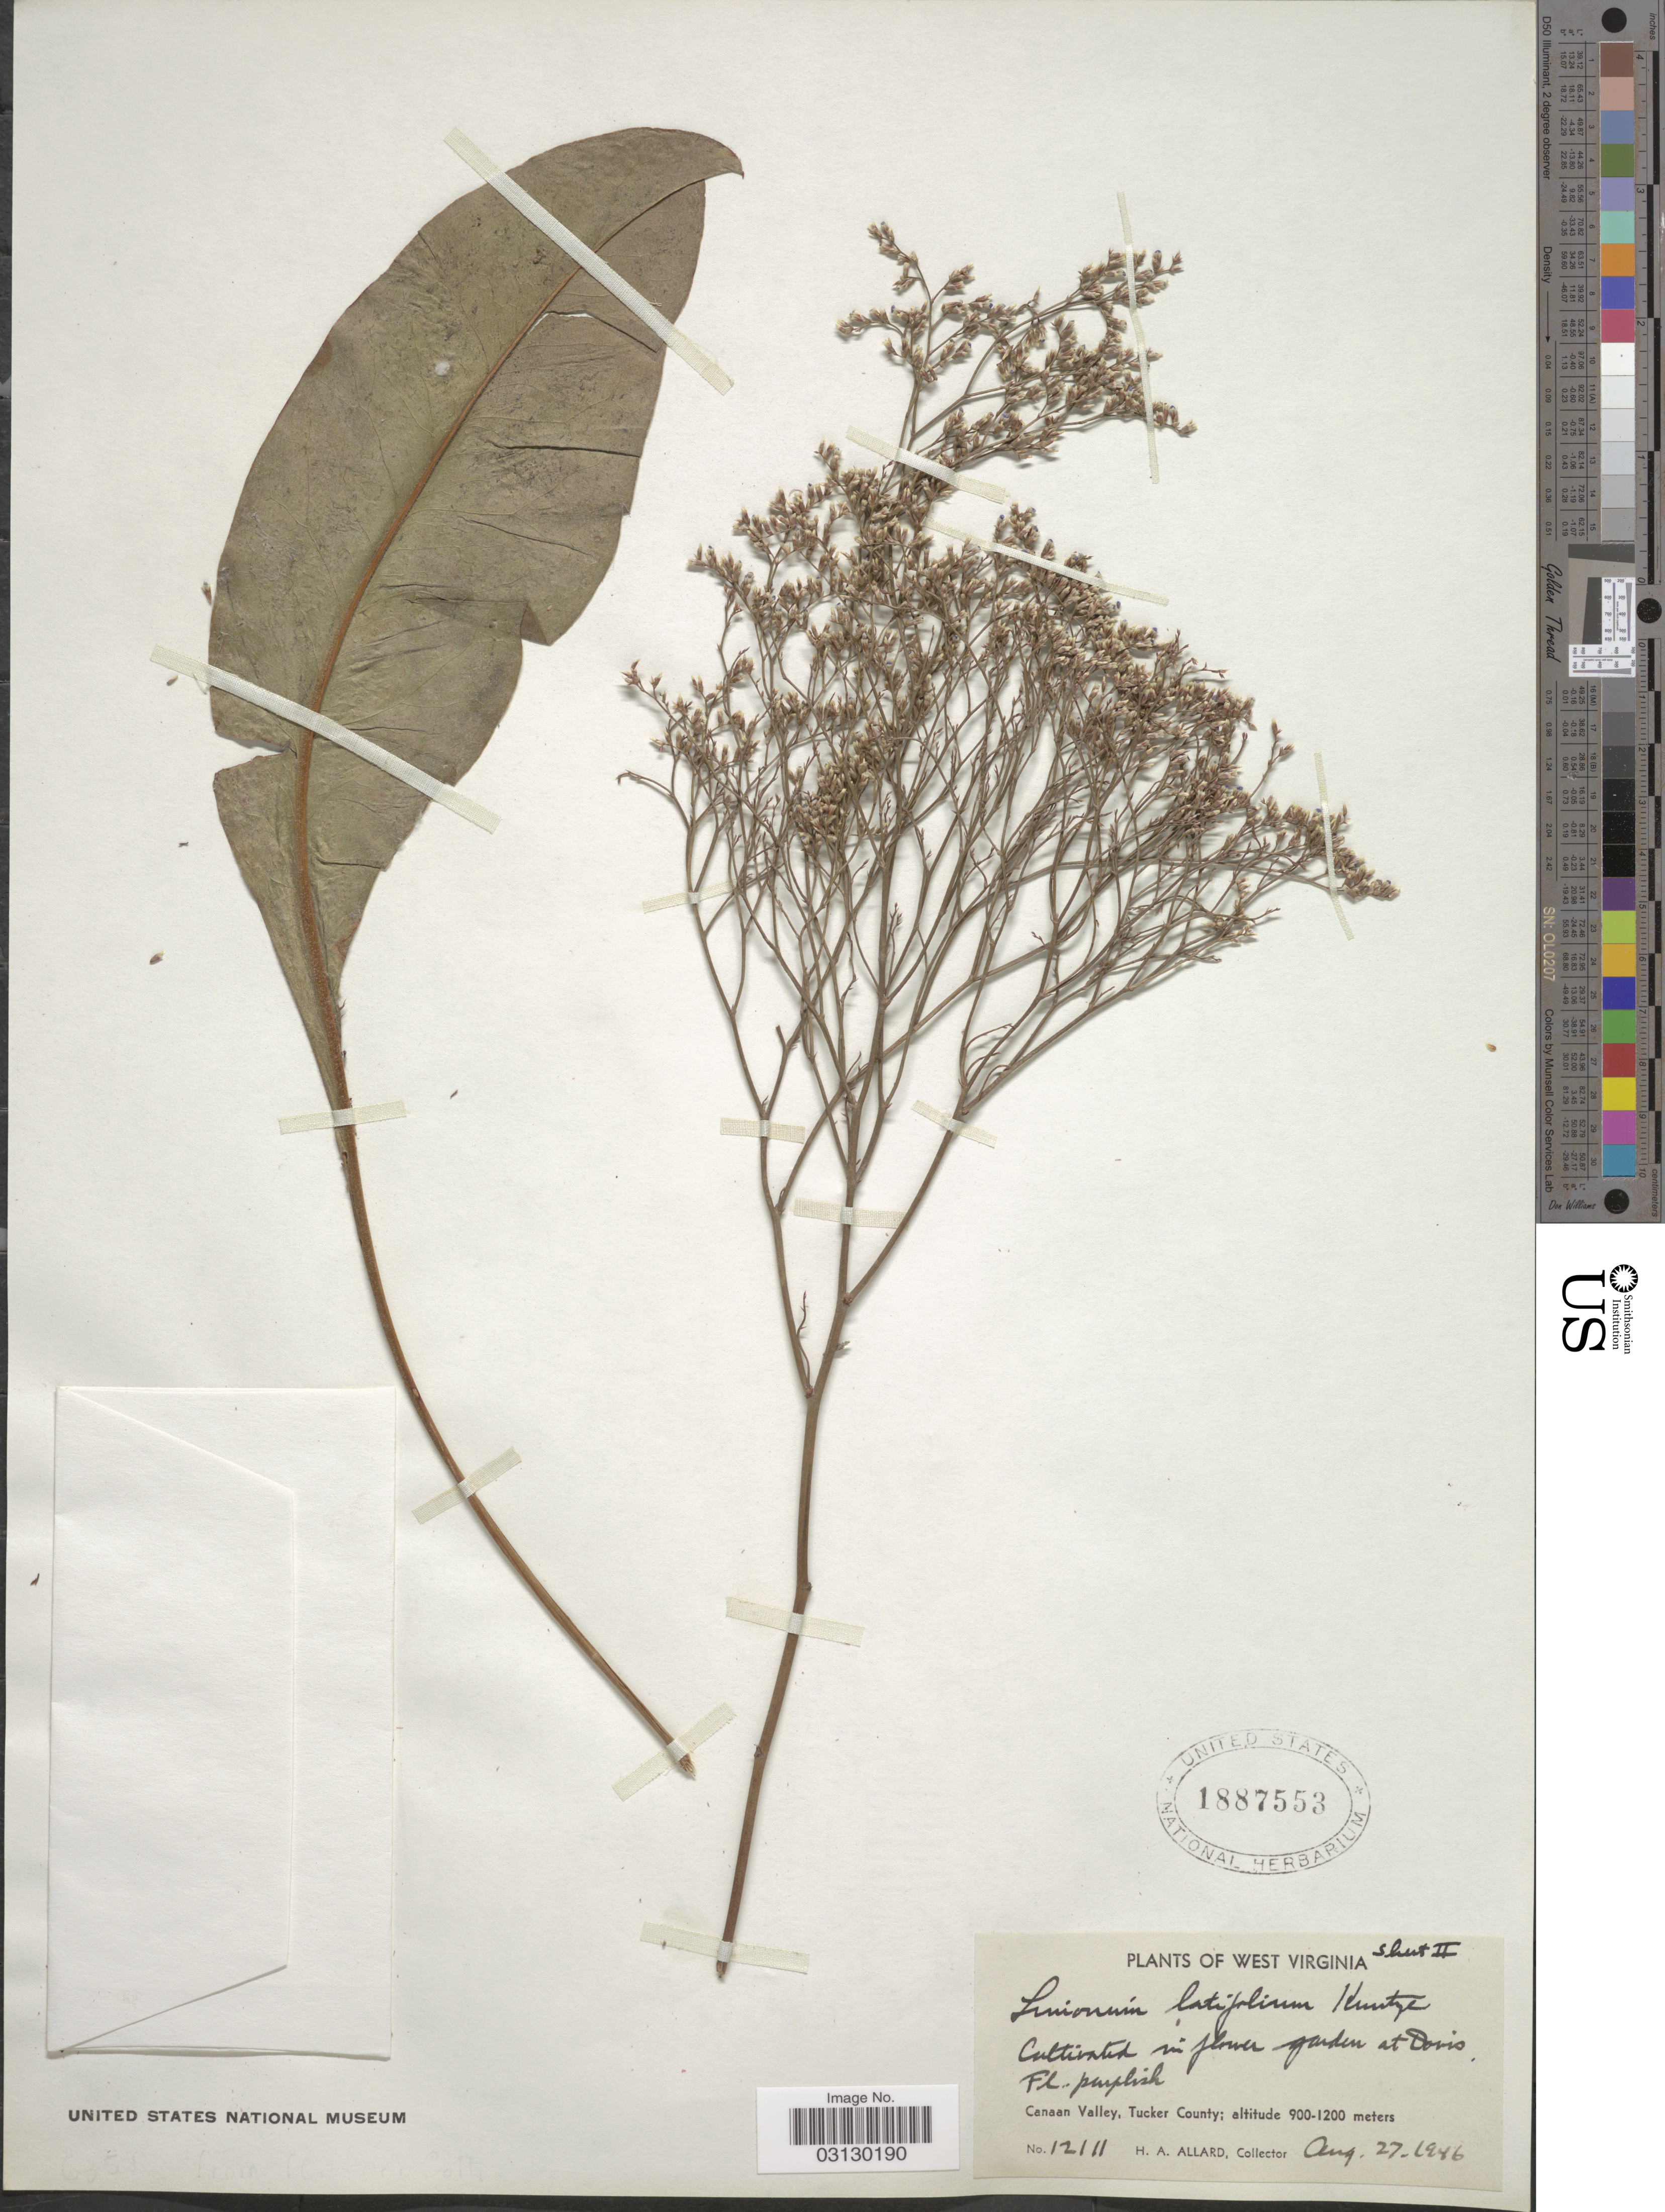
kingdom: Plantae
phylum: Tracheophyta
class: Magnoliopsida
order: Caryophyllales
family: Plumbaginaceae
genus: Limonium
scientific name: Limonium latifolium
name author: Kuntze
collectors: H. A. Allard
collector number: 12111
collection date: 1946-08-27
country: United States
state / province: West Virginia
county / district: Tucker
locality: Cultivated in flower garden at Davis. Canaan Valley, Tucker County.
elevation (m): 900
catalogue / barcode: US 1887553